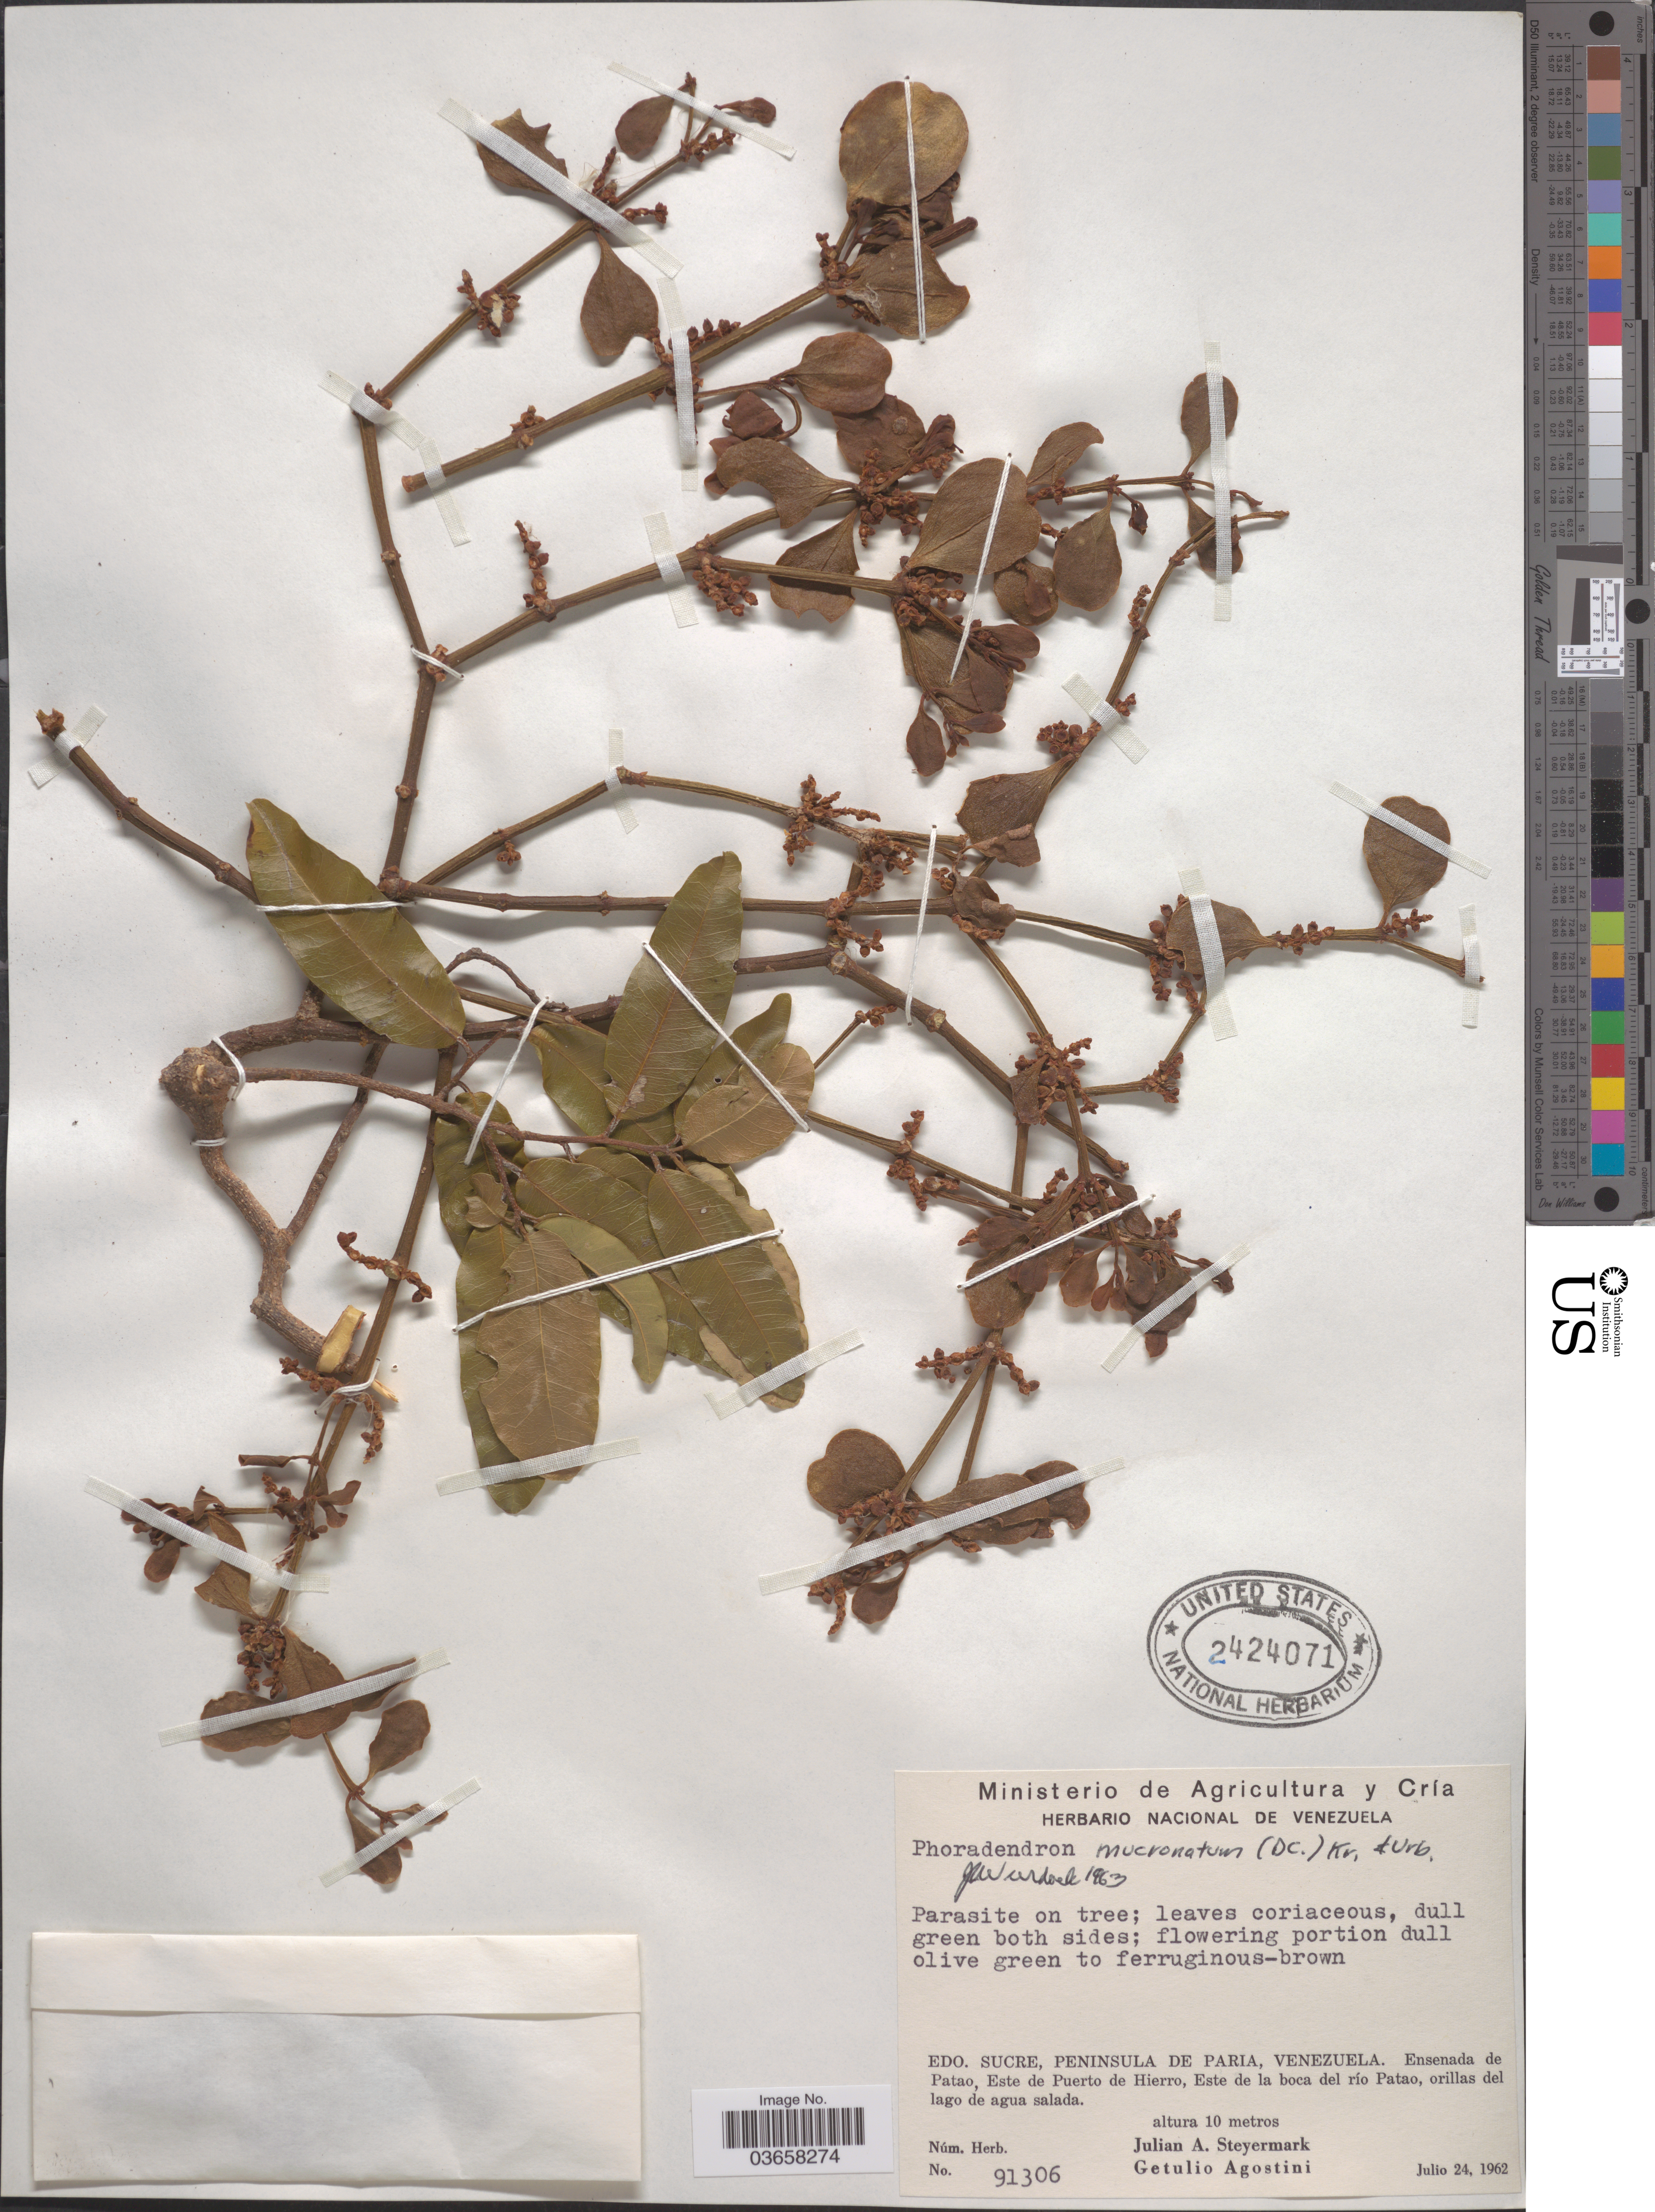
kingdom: Plantae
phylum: Tracheophyta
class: Magnoliopsida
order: Santalales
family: Viscaceae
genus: Phoradendron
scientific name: Phoradendron mucronatum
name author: (DC.) Krug & Urb.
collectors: J. Steyermark & G. Agostini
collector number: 91306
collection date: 1962-07-24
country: Venezuela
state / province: Sucre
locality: Peninsula de Paria. Ensenada de Patao, Este de Puerto de Hierro, Este de la boca del río Patao, orillas del lago de agua salada.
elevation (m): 10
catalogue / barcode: US 2424071